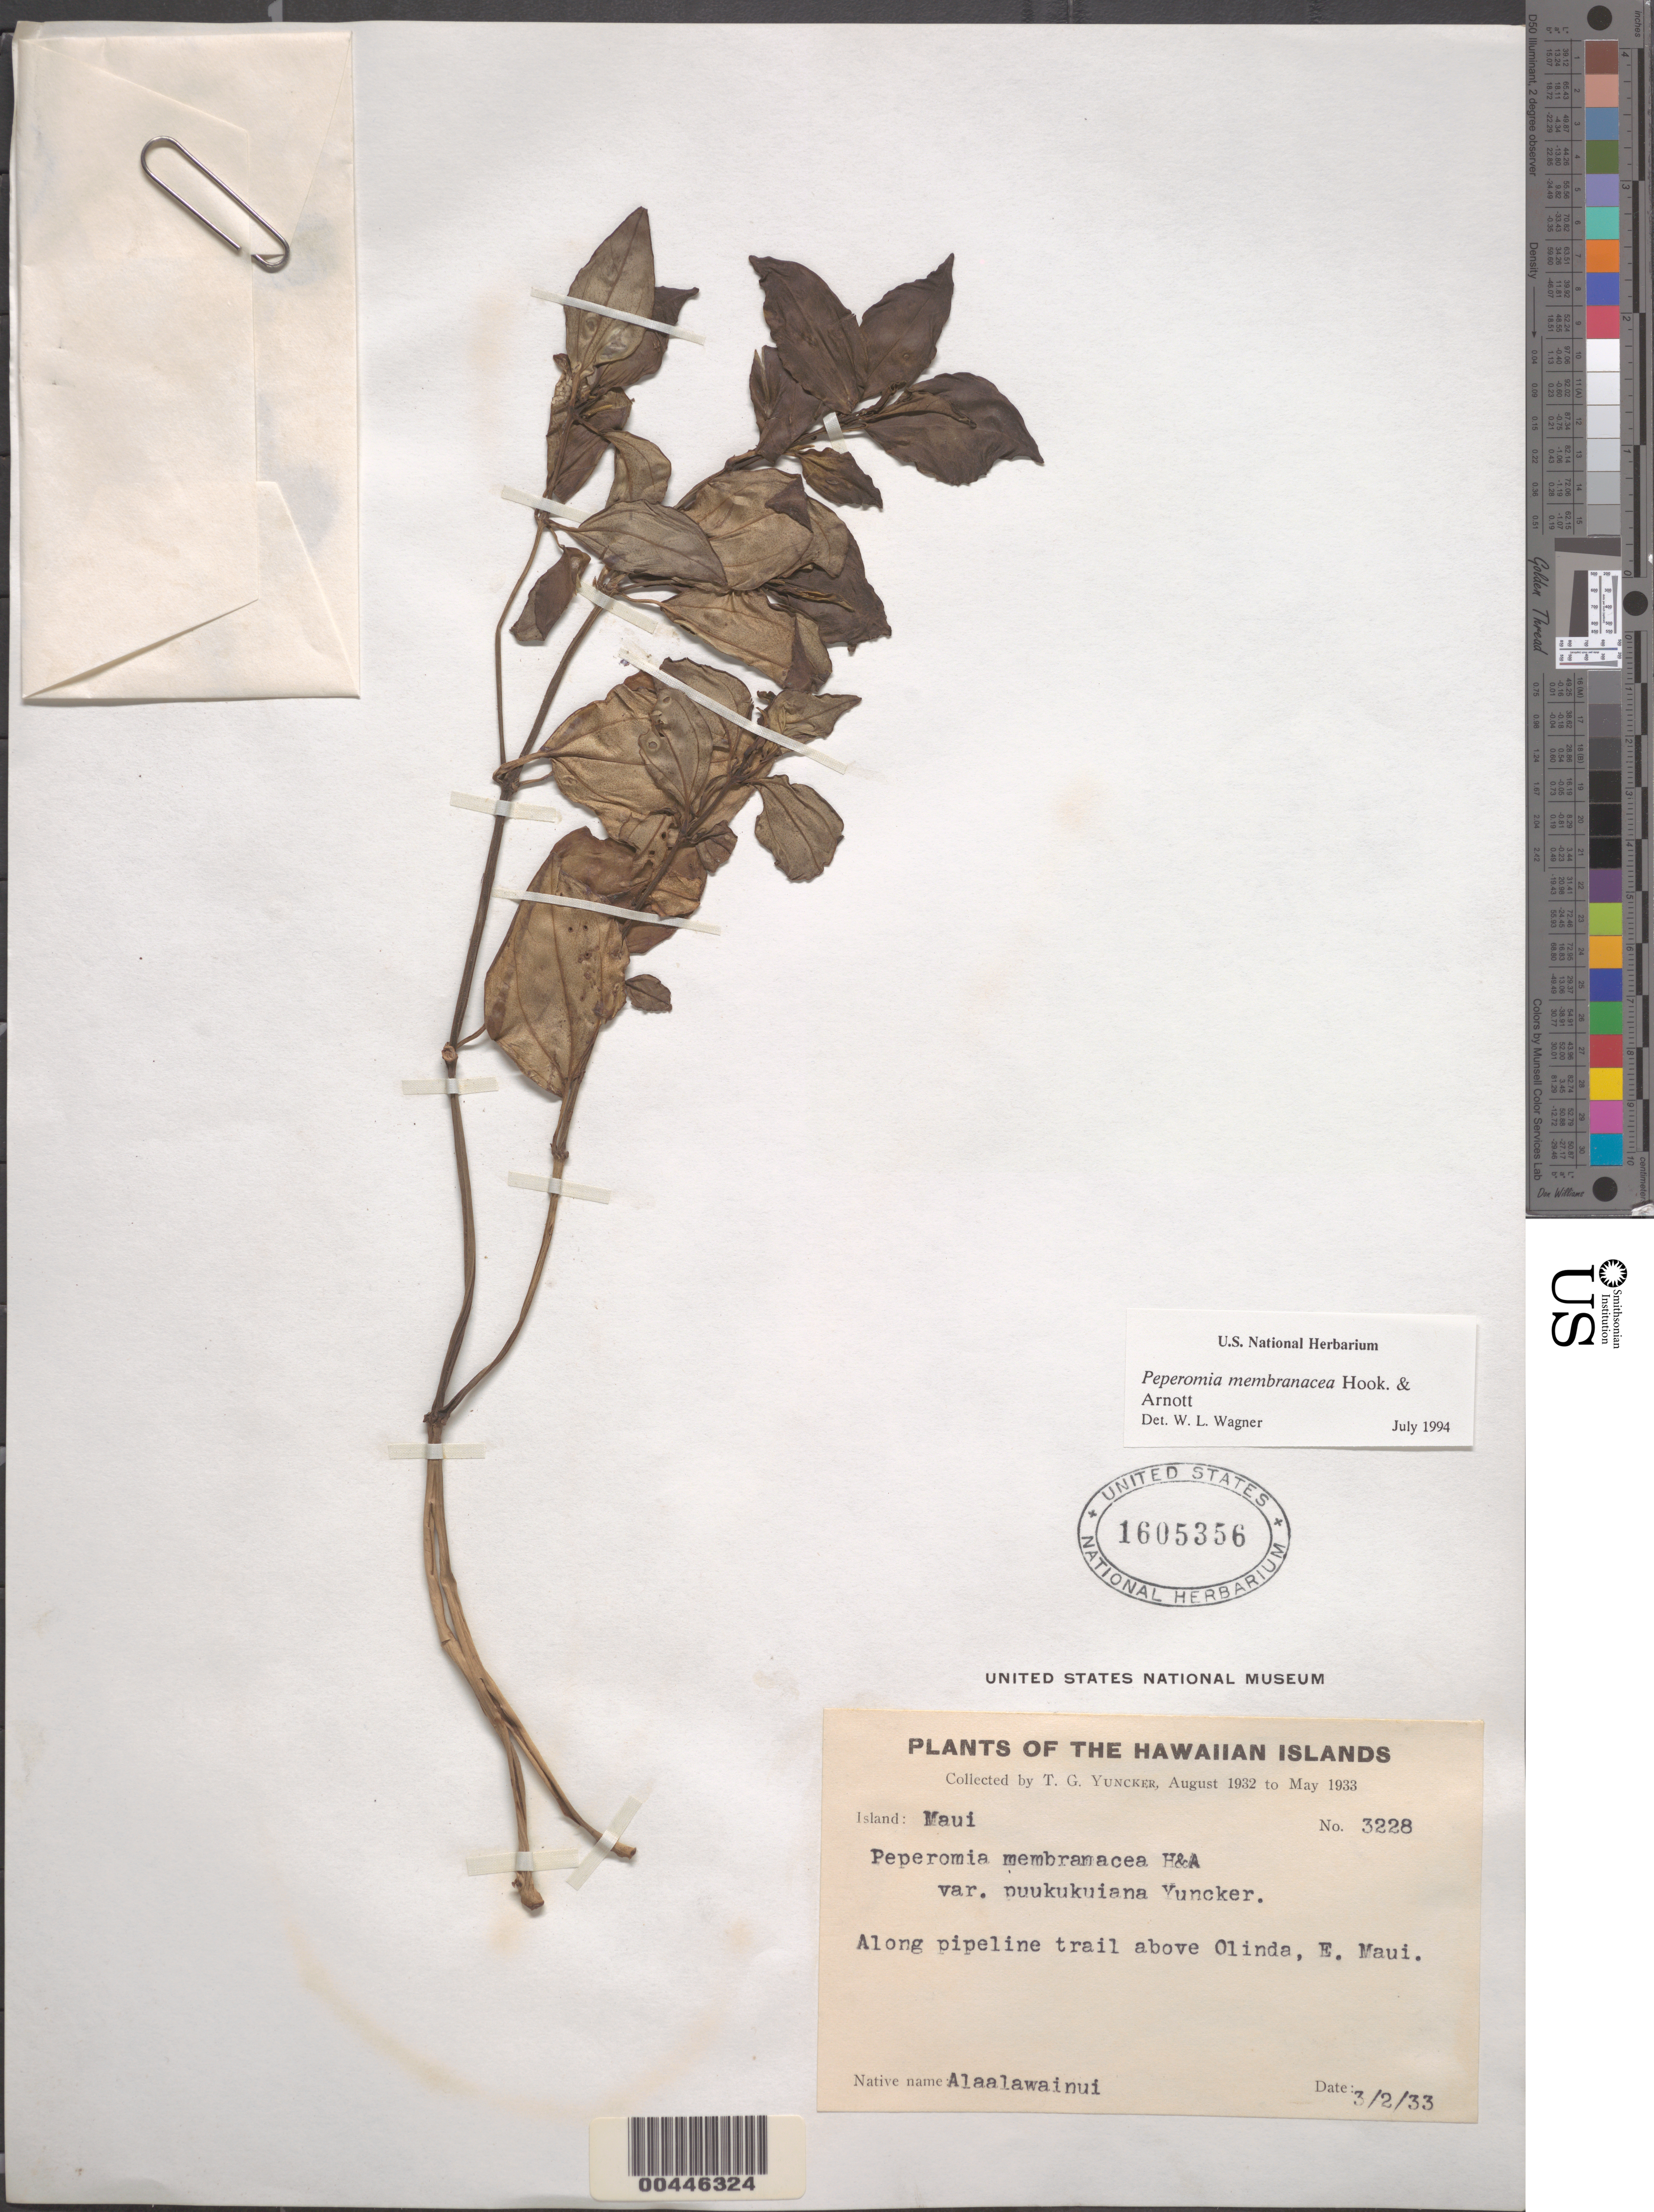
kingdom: Plantae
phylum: Tracheophyta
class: Magnoliopsida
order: Piperales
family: Piperaceae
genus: Peperomia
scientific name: Peperomia membranacea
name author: Hook. & Arn.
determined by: Wagner, W. L., (BOT), Smithsonian Institution - National Museum of Natural History (UNITED STATES)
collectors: T. G. Yuncker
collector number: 3228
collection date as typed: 3 Feb 1933 or 2 Mar 1933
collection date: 1933-02-03 or 1933-03-02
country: United States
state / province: Hawaii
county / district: Maui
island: Maui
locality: Along pipeline trail above Olinda, E Maui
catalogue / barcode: US 1605356